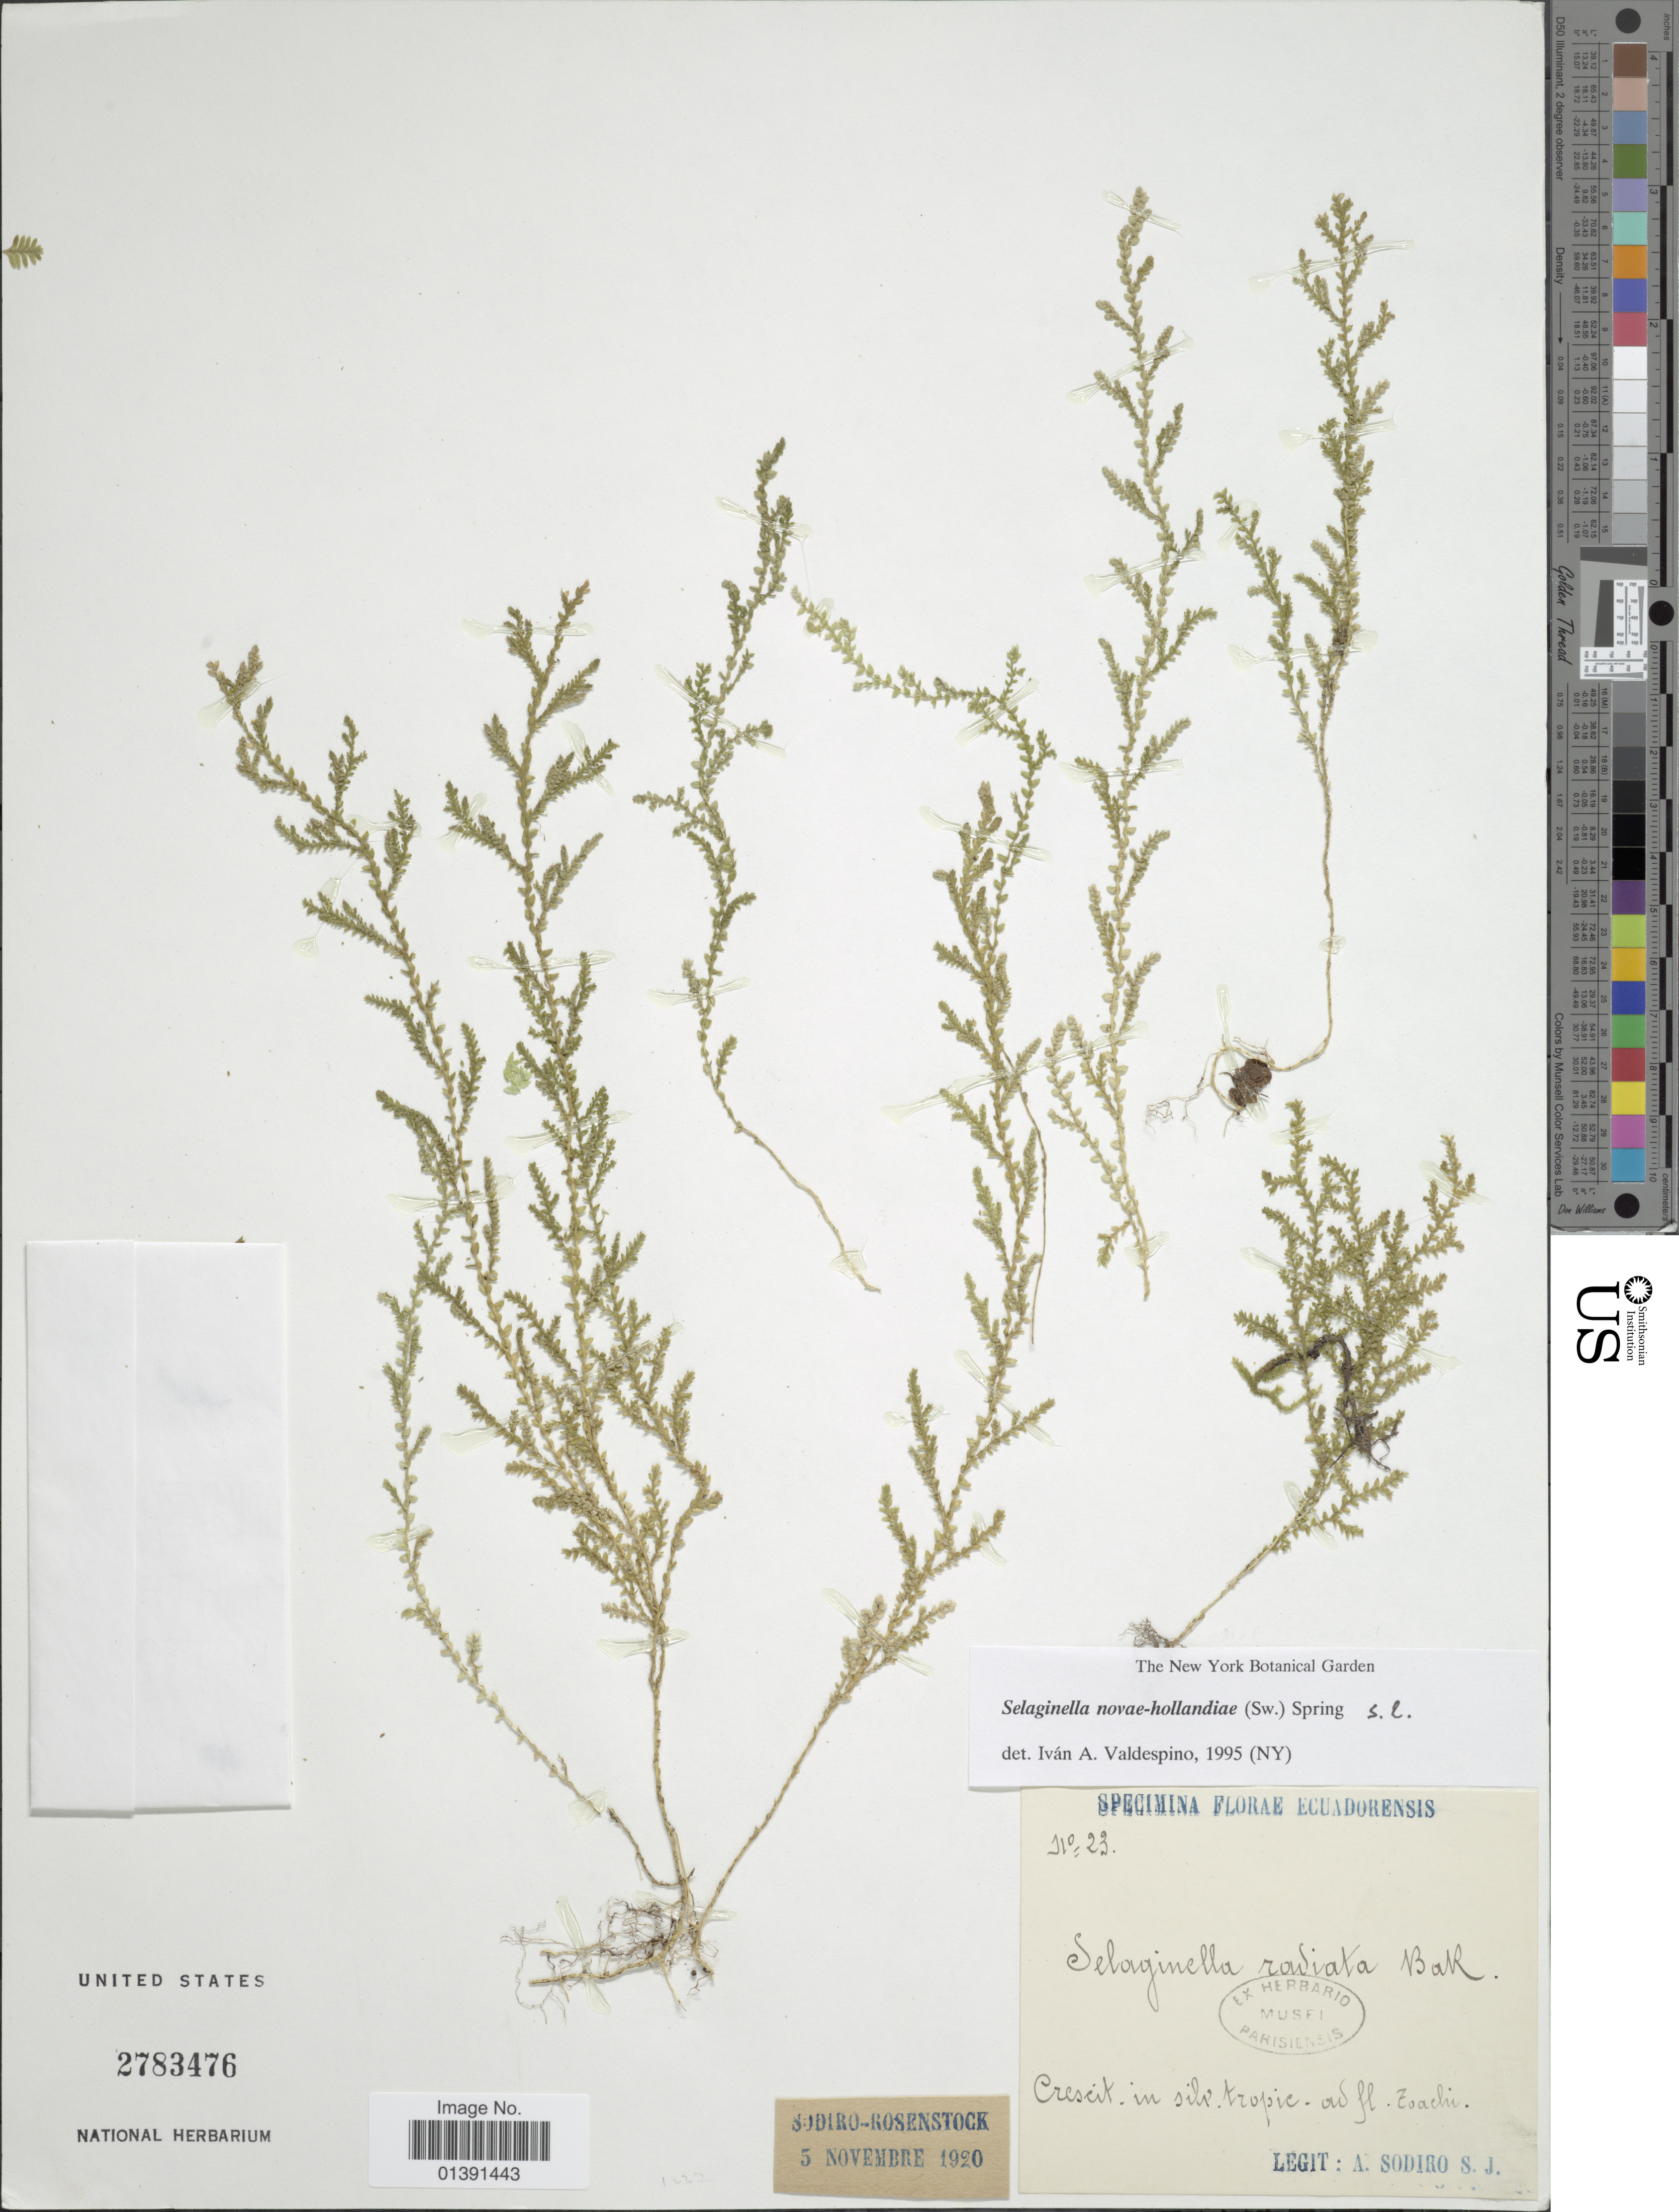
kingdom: Plantae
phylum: Tracheophyta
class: Lycopodiopsida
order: Selaginellales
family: Selaginellaceae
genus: Selaginella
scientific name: Selaginella novae-hollandiae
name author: (Sw.) Spring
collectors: A. Sodiro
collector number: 23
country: Ecuador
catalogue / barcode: US 2783476